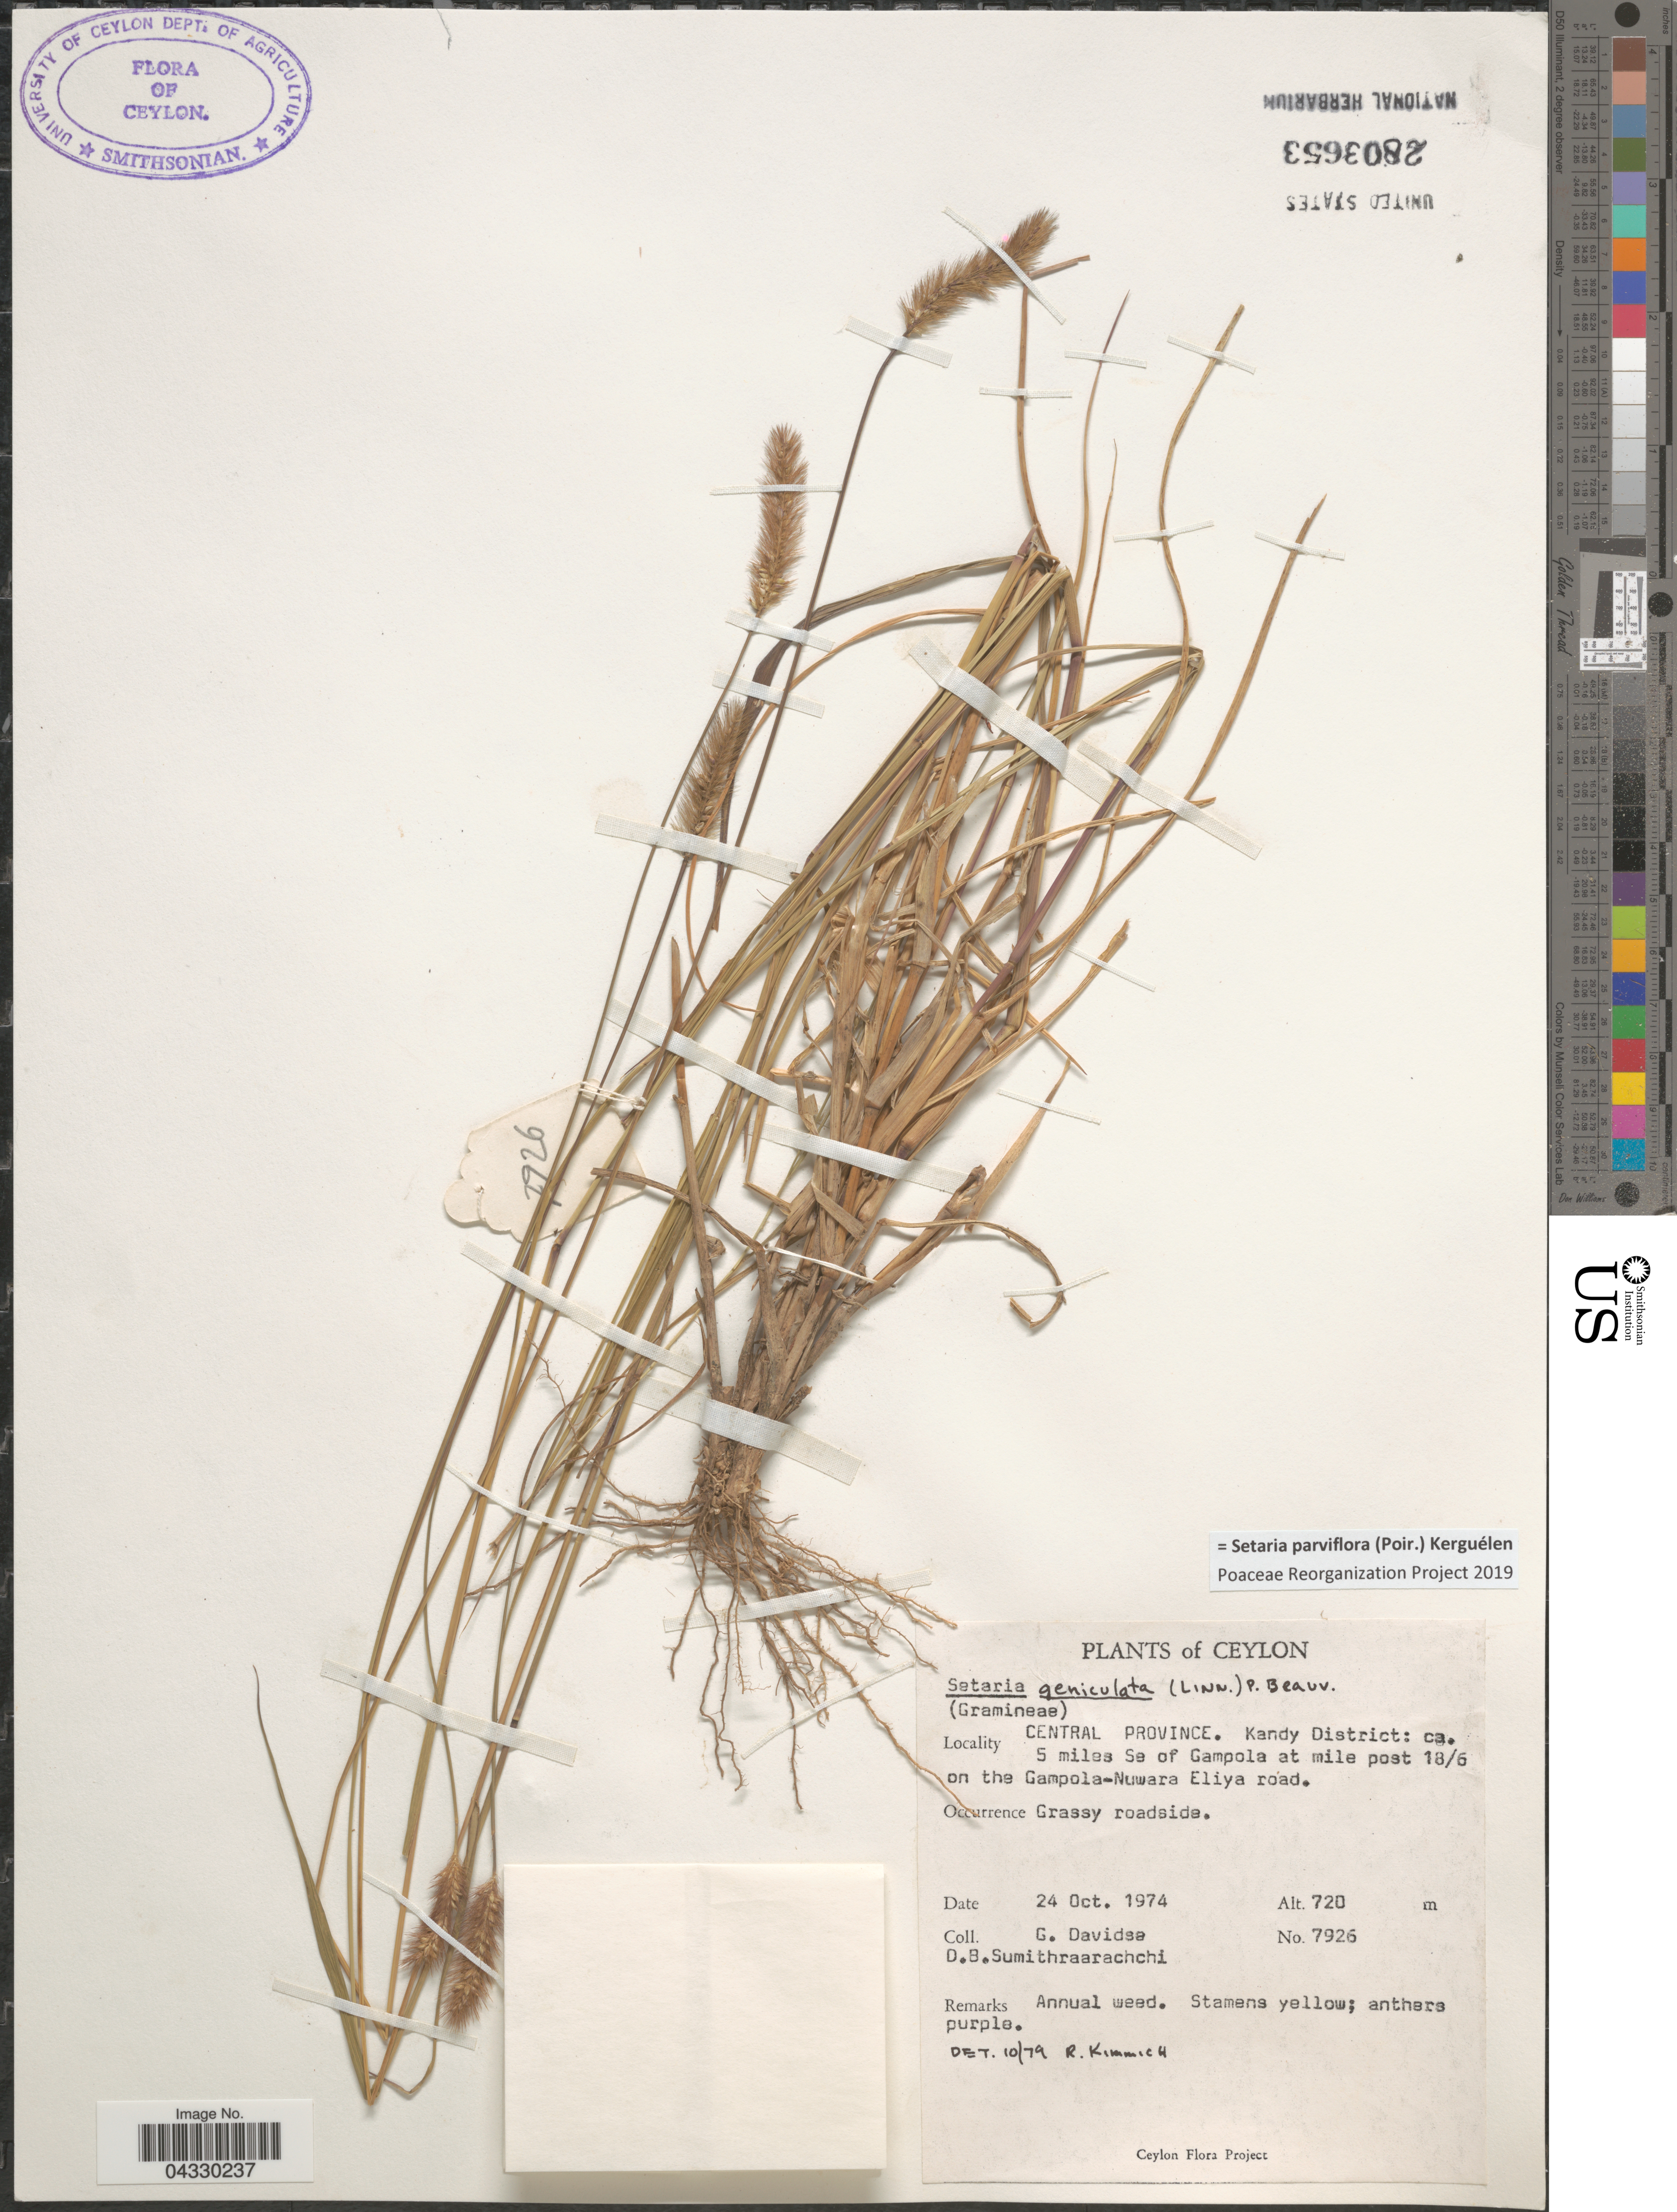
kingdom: Plantae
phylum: Tracheophyta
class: Liliopsida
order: Poales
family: Poaceae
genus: Setaria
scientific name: Setaria parviflora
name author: (Poir.) Kerguélen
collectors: G. Davidse & D. B. Sumithraarachchi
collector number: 7926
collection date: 1974-10-24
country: Sri Lanka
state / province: Central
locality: Ceylon. Kandy District: ca. 5 miles Se of Gampola at mile post 18/6 on the Gampola-Nuwara Eliya road. Grassy roadside.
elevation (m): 720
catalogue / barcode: US 2803653